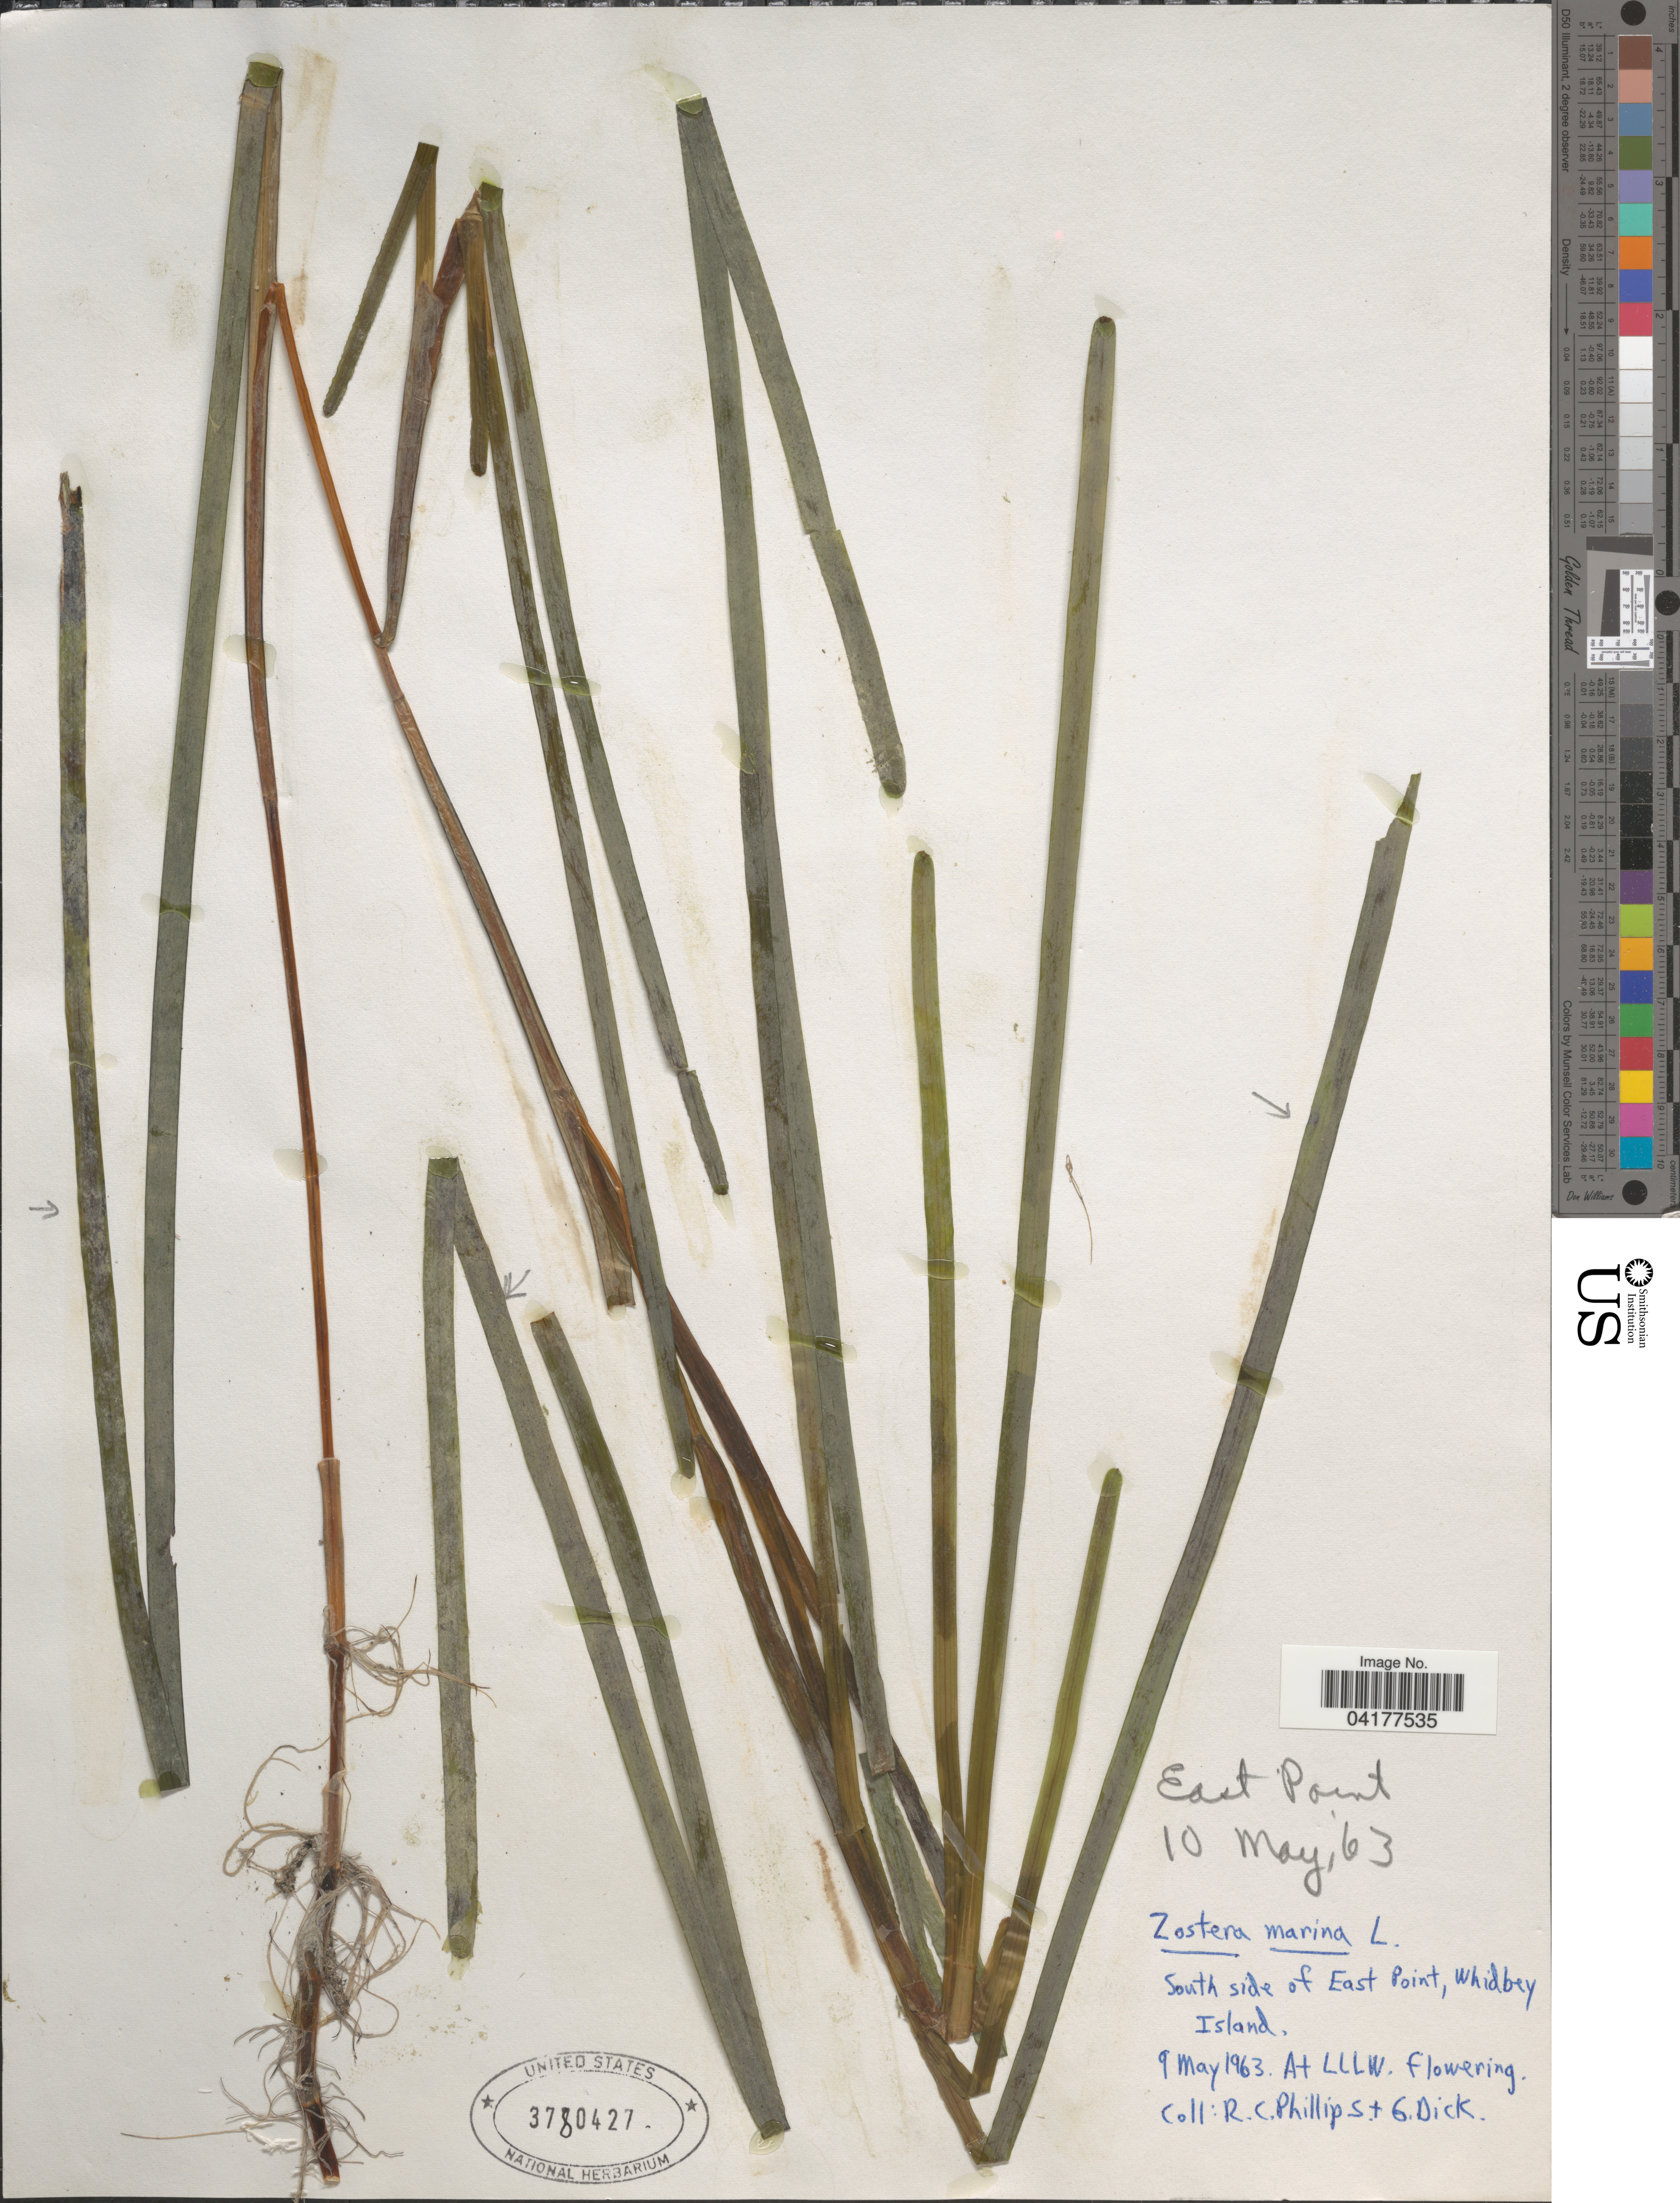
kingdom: Plantae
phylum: Tracheophyta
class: Liliopsida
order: Alismatales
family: Zosteraceae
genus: Zostera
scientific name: Zostera marina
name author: L.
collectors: R. C. Phillips & G. Dick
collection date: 1963-05-09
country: United States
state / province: Washington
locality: East Point. South side of East Point, Whidbey Island. At LLLW.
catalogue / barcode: US 3780427